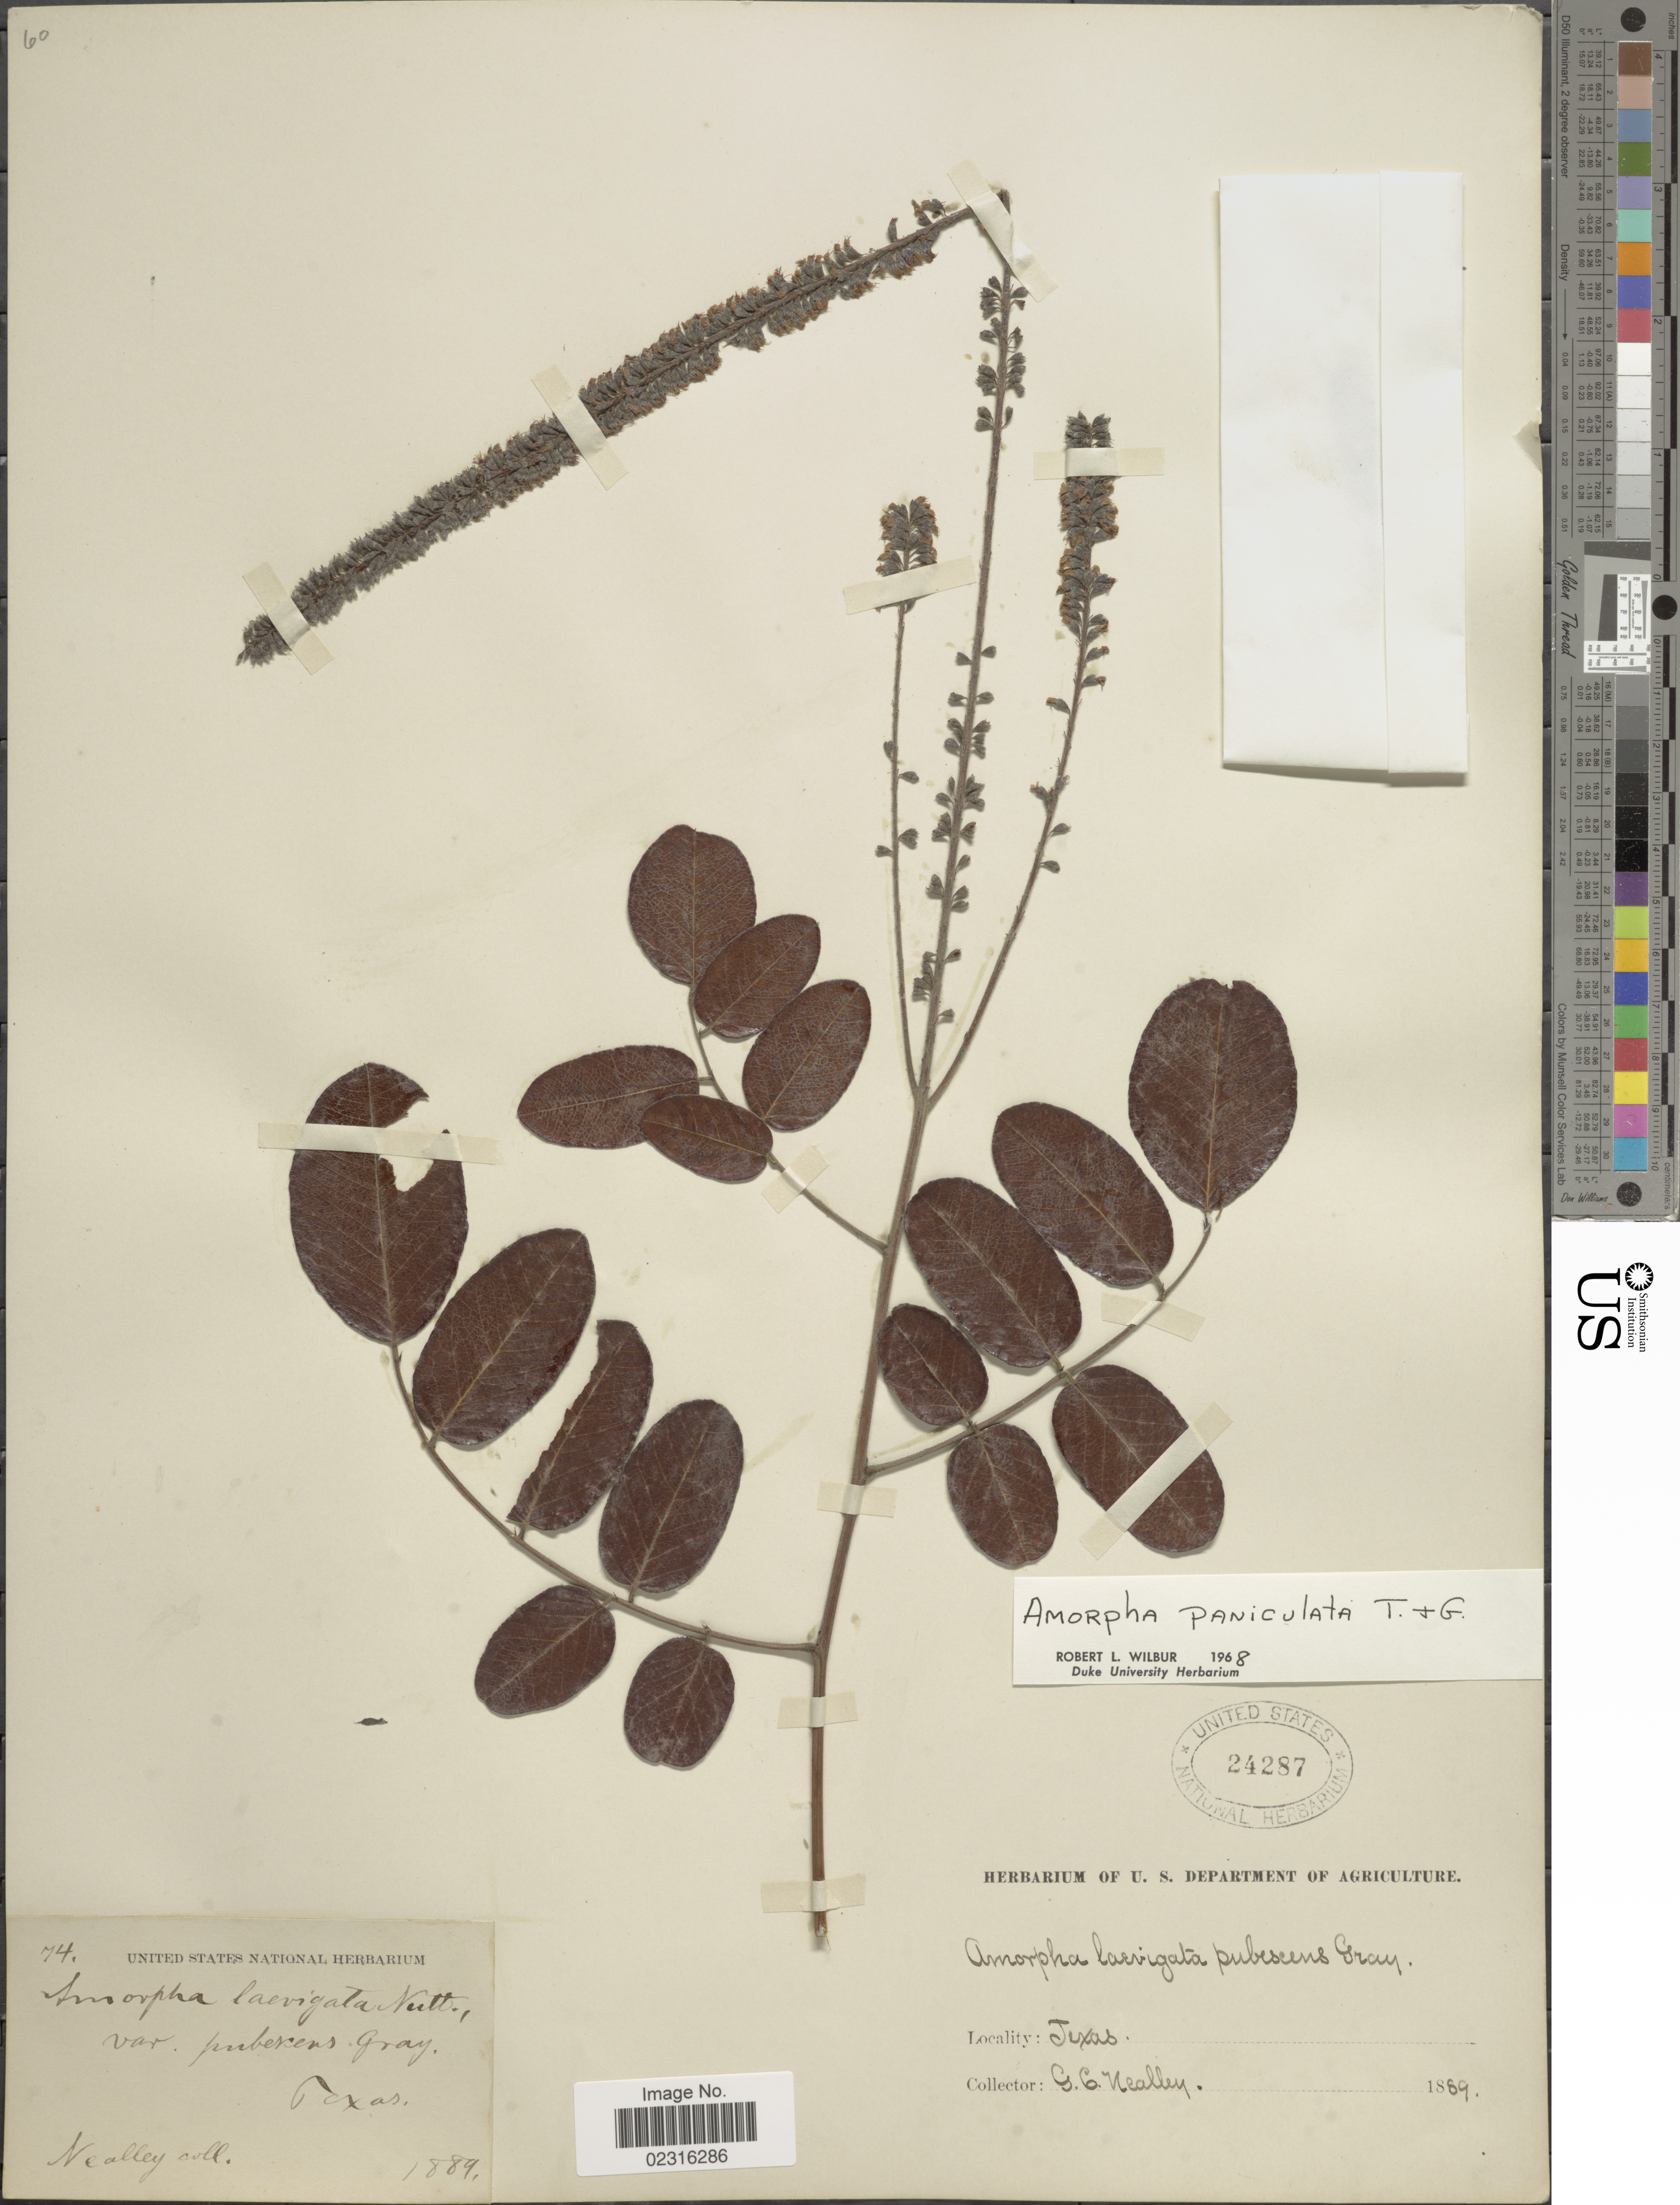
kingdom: Plantae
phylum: Tracheophyta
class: Magnoliopsida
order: Fabales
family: Fabaceae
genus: Amorpha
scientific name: Amorpha paniculata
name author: Torr. & A. Gray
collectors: G. Neally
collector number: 74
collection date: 1889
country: United States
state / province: Texas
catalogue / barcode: US 24287